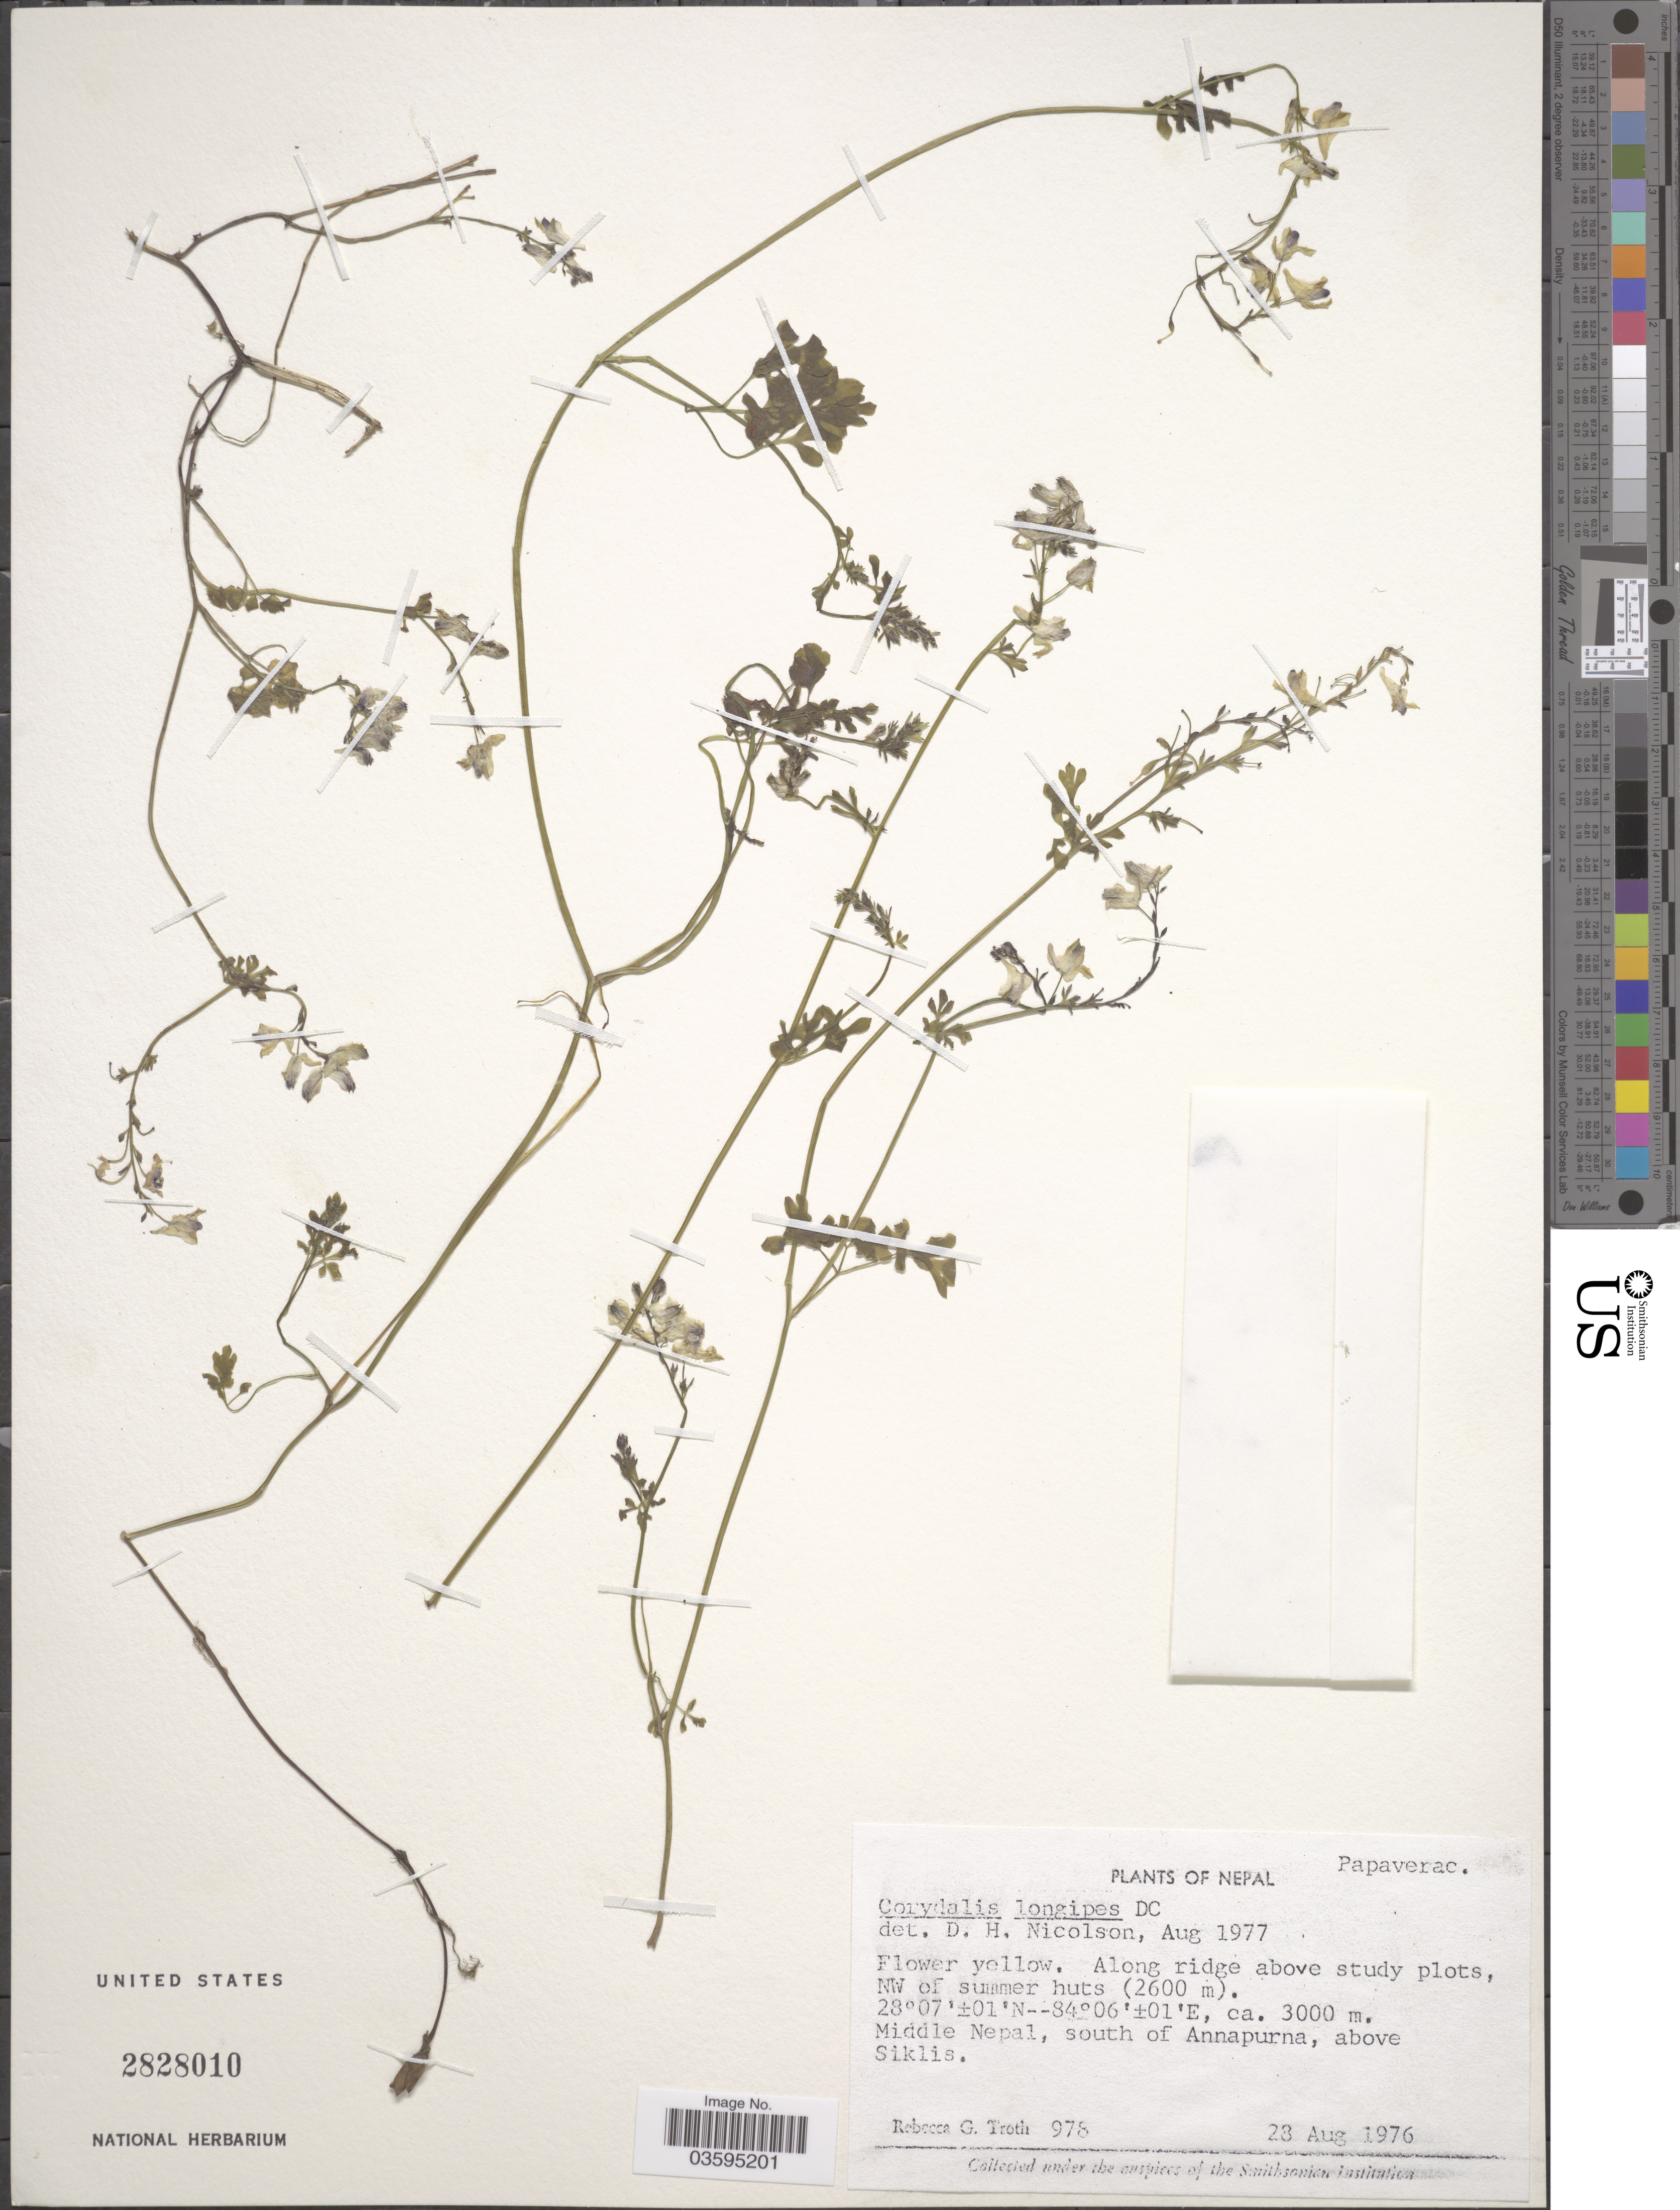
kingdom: Plantae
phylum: Tracheophyta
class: Magnoliopsida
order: Ranunculales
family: Papaveraceae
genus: Corydalis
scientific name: Corydalis longipes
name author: DC.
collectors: R. Troth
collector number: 978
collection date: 1976-08-28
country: Nepal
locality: NW of summer huts. Middle Nepal, south of Annapurna, above Siklis.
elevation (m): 2600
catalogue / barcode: US 2828010